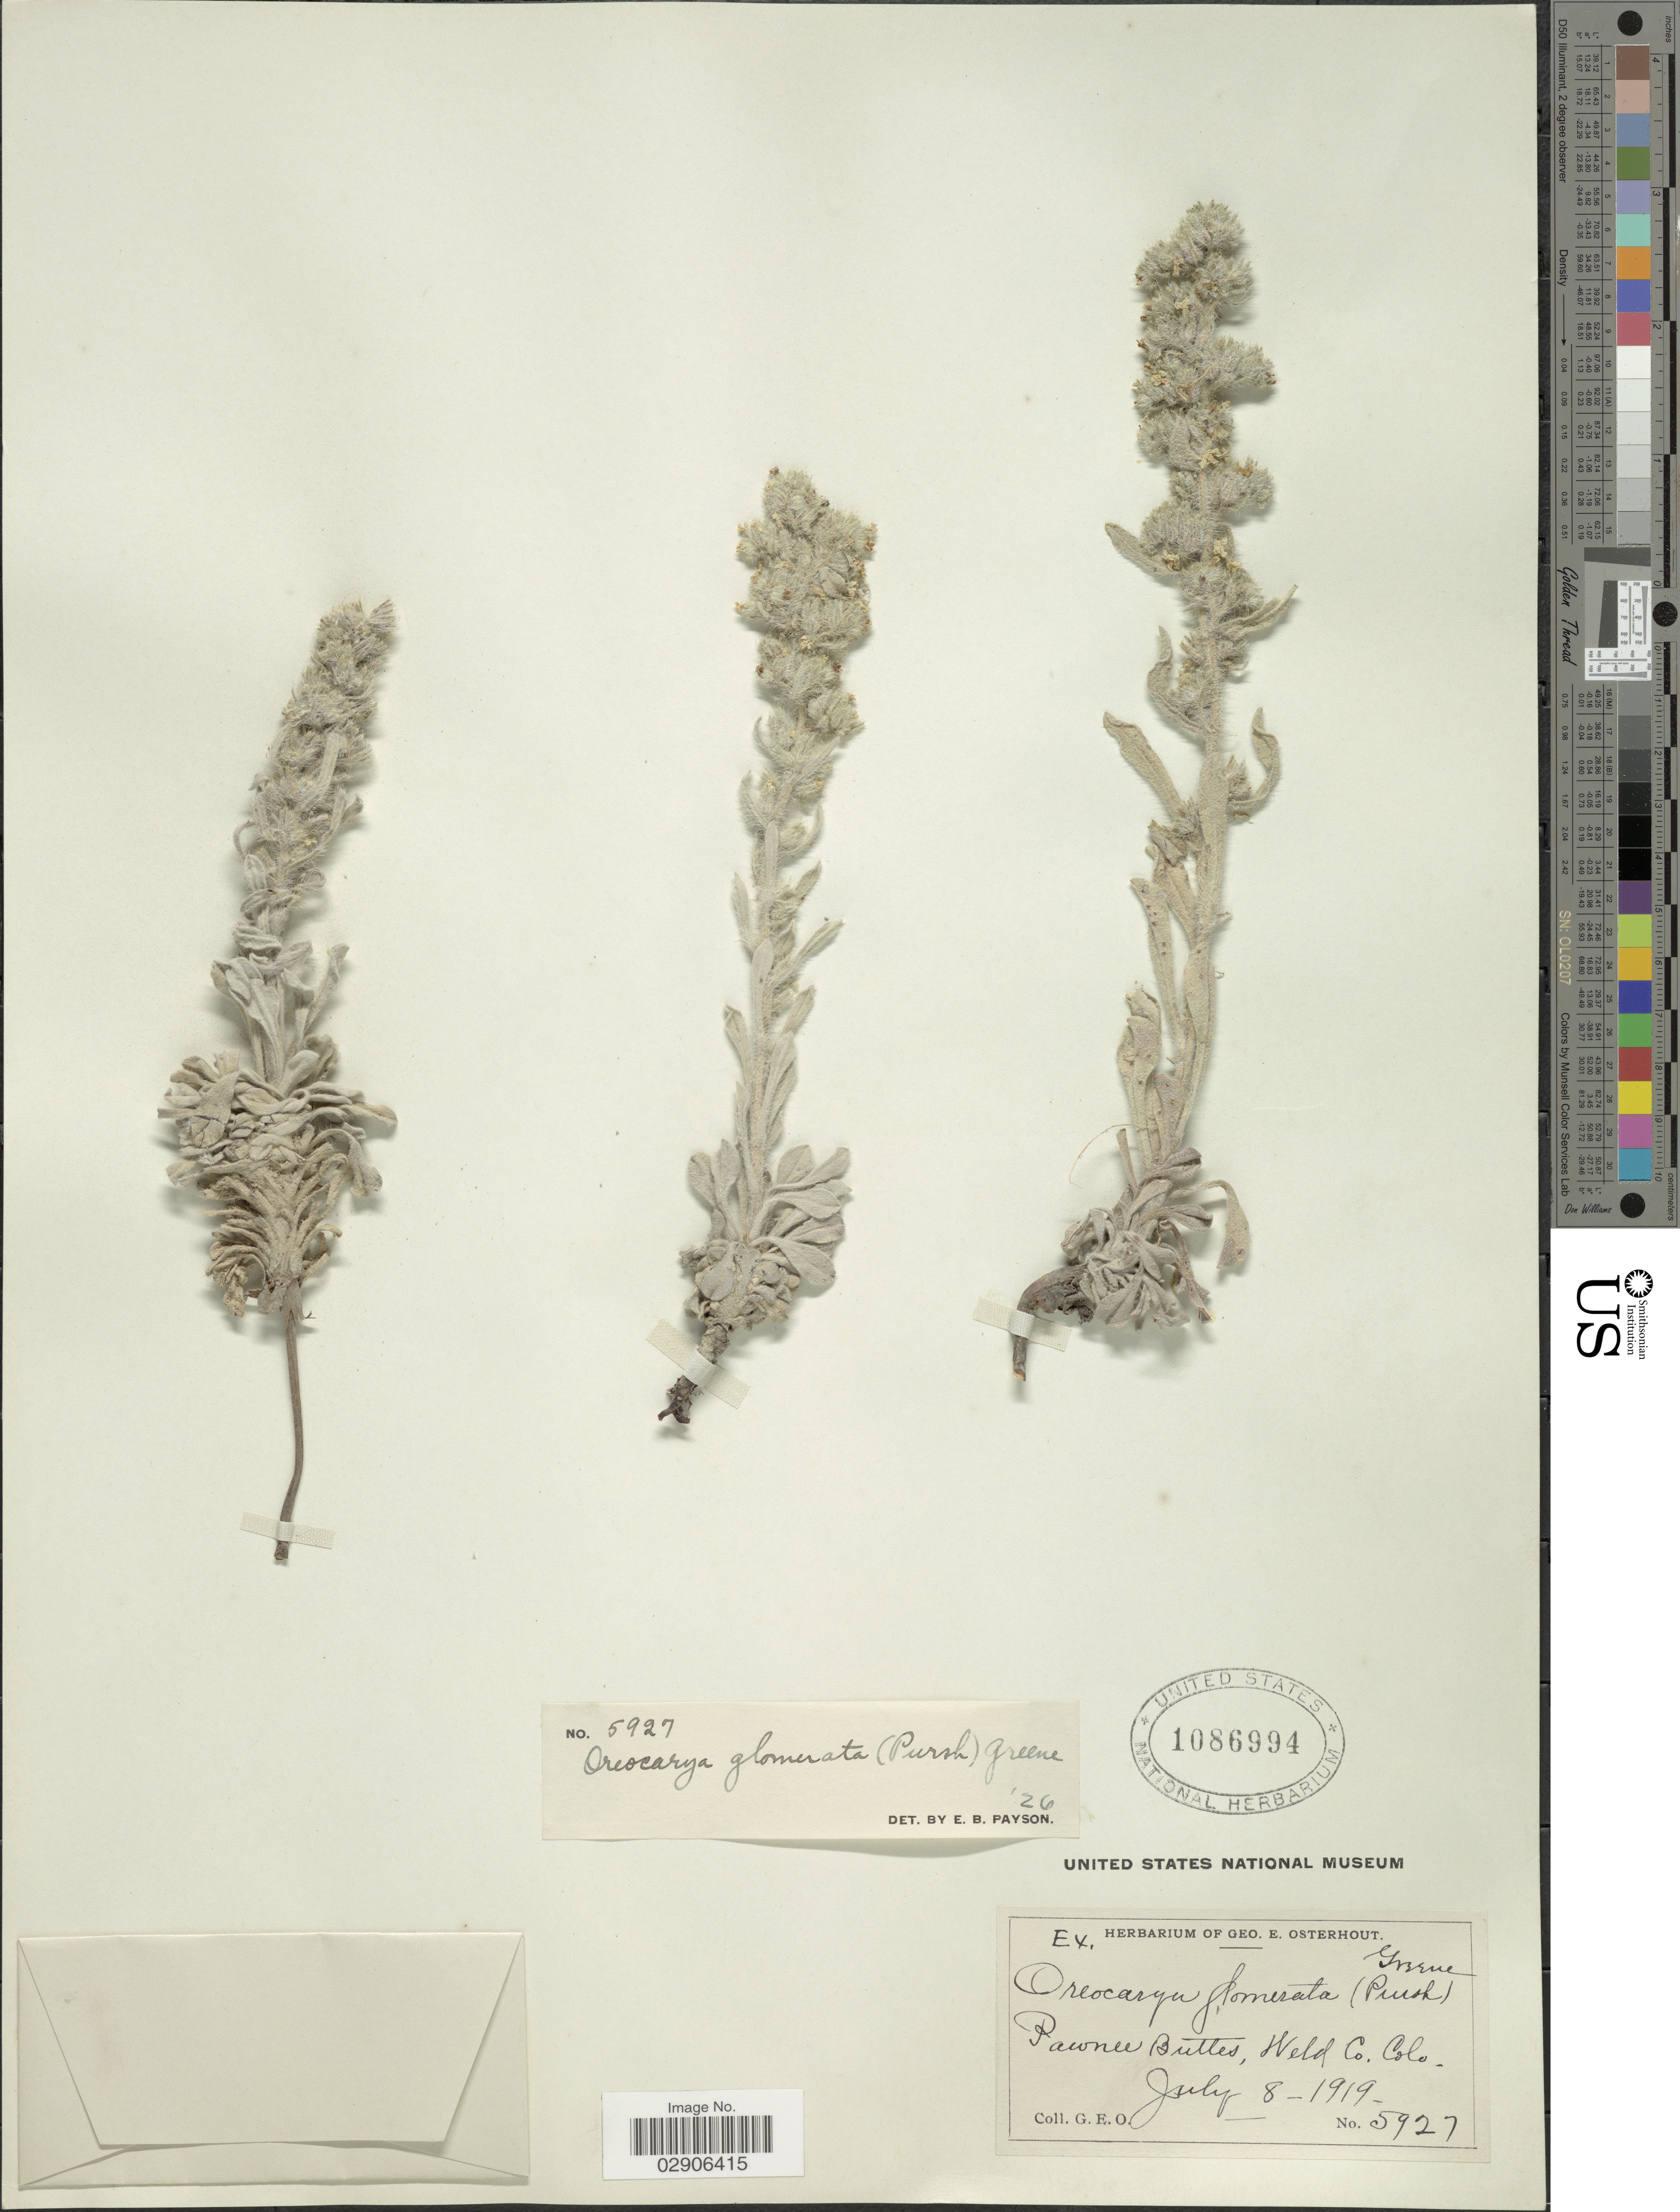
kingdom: Plantae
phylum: Tracheophyta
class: Magnoliopsida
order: Boraginales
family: Boraginaceae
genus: Oreocarya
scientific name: Oreocarya glomerata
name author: (Pursh) Greene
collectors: G. Osterhout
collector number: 5927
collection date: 1919-07-08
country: United States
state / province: Colorado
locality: Pawnee Buttes, Weld Co.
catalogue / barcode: US 1086994